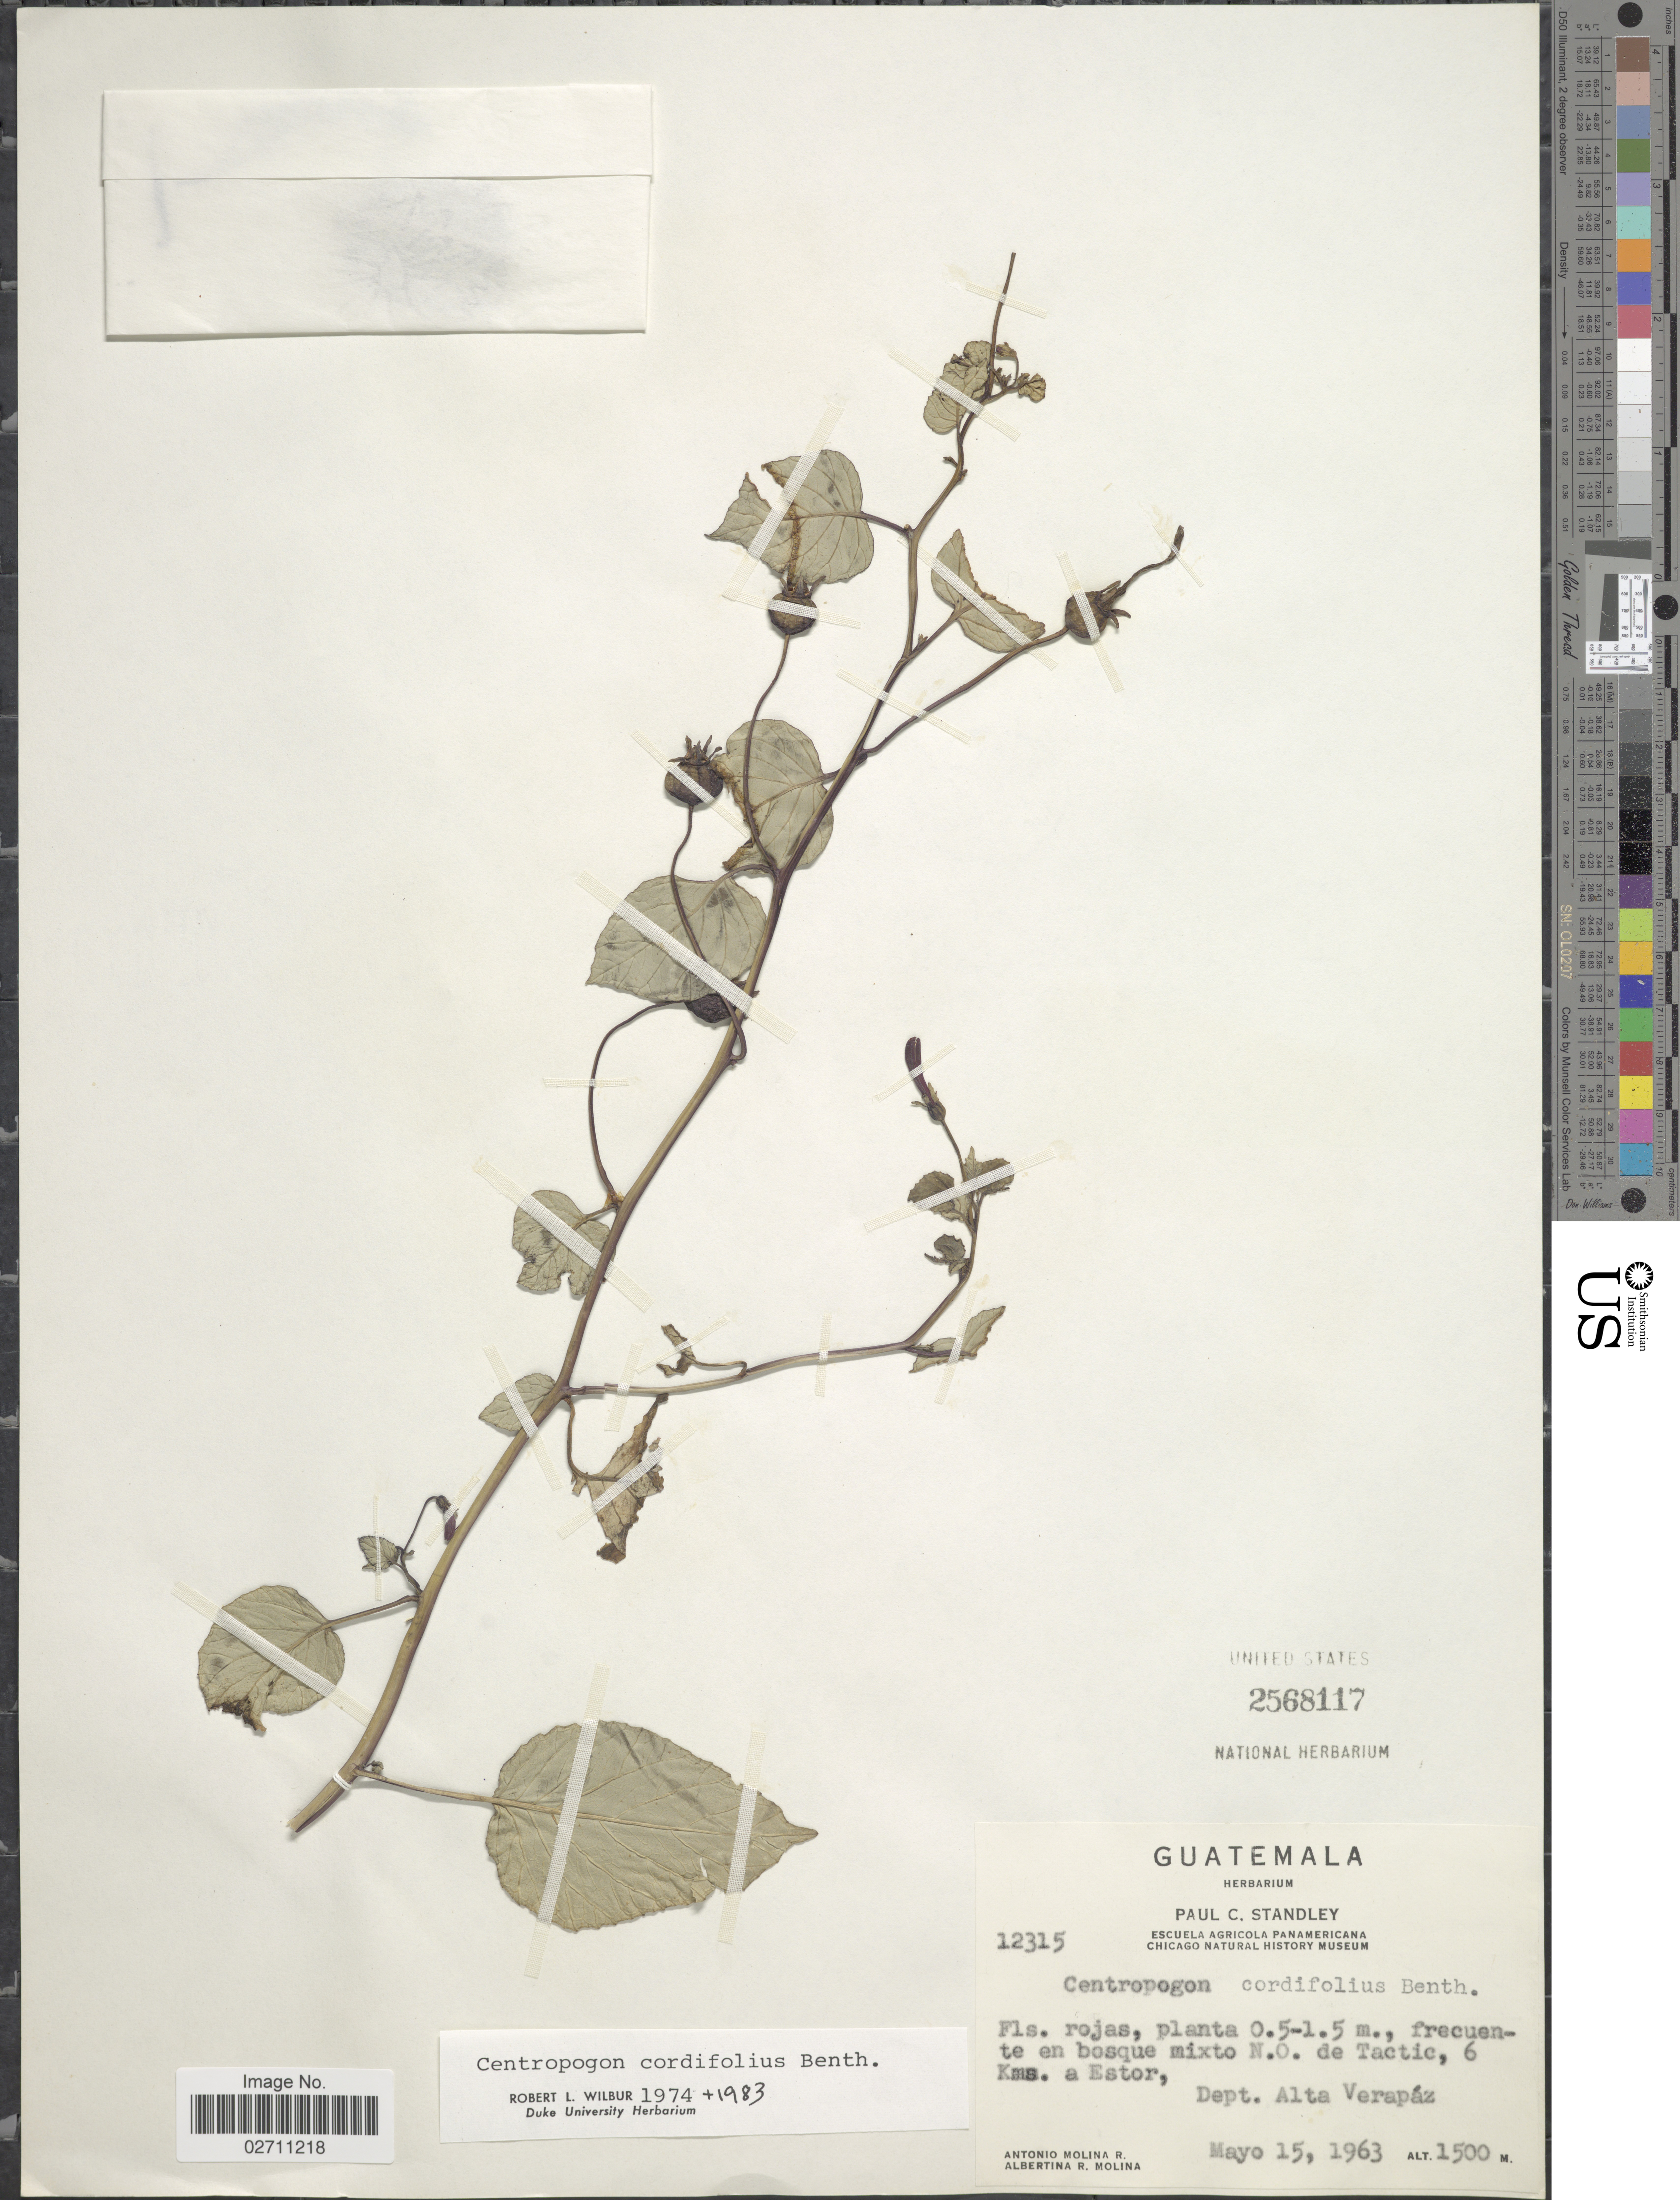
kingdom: Plantae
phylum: Tracheophyta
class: Magnoliopsida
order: Asterales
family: Campanulaceae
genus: Centropogon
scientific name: Centropogon cordifolius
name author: Benth.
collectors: A. Molina R. & A. R. Molina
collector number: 12315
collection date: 1963-05-15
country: Guatemala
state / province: Alta Verapaz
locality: Frecuente en bosque mixto N.O. de Tactic, 6 Kms. a Estor.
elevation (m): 1500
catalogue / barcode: US 2568117